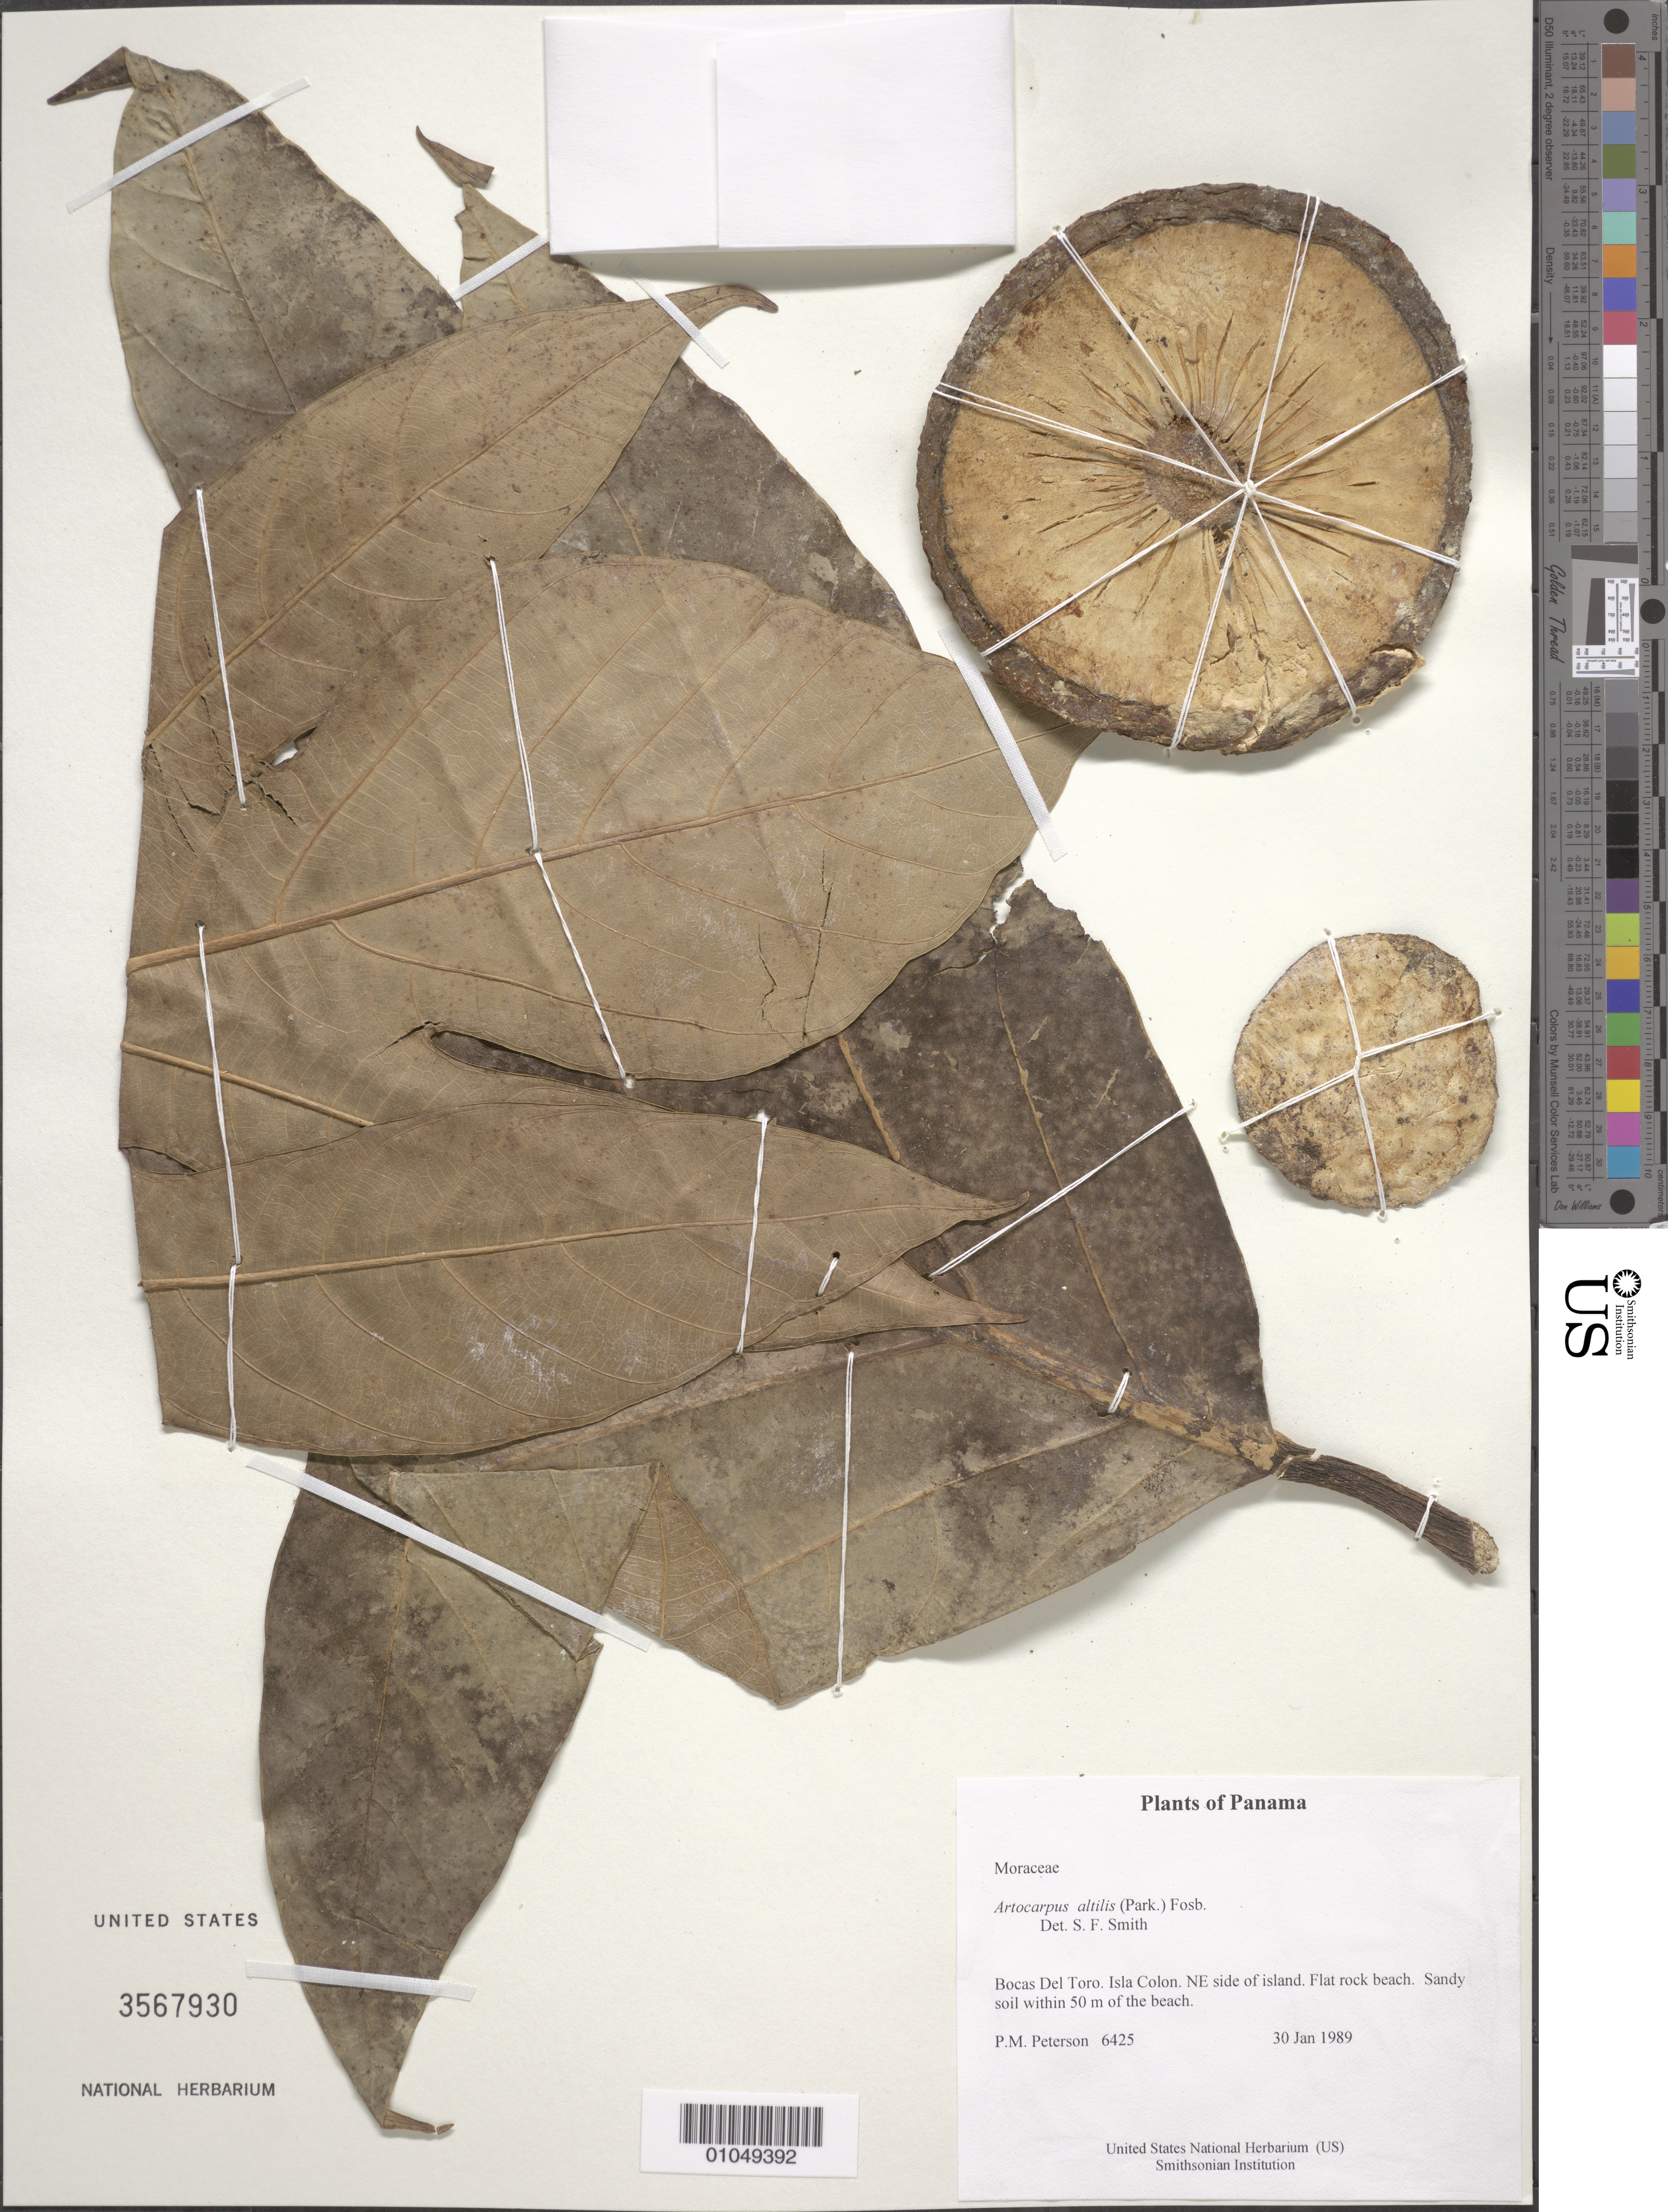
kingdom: Plantae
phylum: Tracheophyta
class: Magnoliopsida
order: Rosales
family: Moraceae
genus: Artocarpus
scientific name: Artocarpus altilis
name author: (Parkinson) Fosberg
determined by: Smith, Stephen F., (US), NMNH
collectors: P. M. Peterson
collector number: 06425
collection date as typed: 30 Jan 1989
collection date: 1989-01-30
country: Panama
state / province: Bocas del Toro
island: Colón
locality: NE side of island.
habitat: Flat rock beach. Sandy soil within 50 m of the beach.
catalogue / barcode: US 3567930